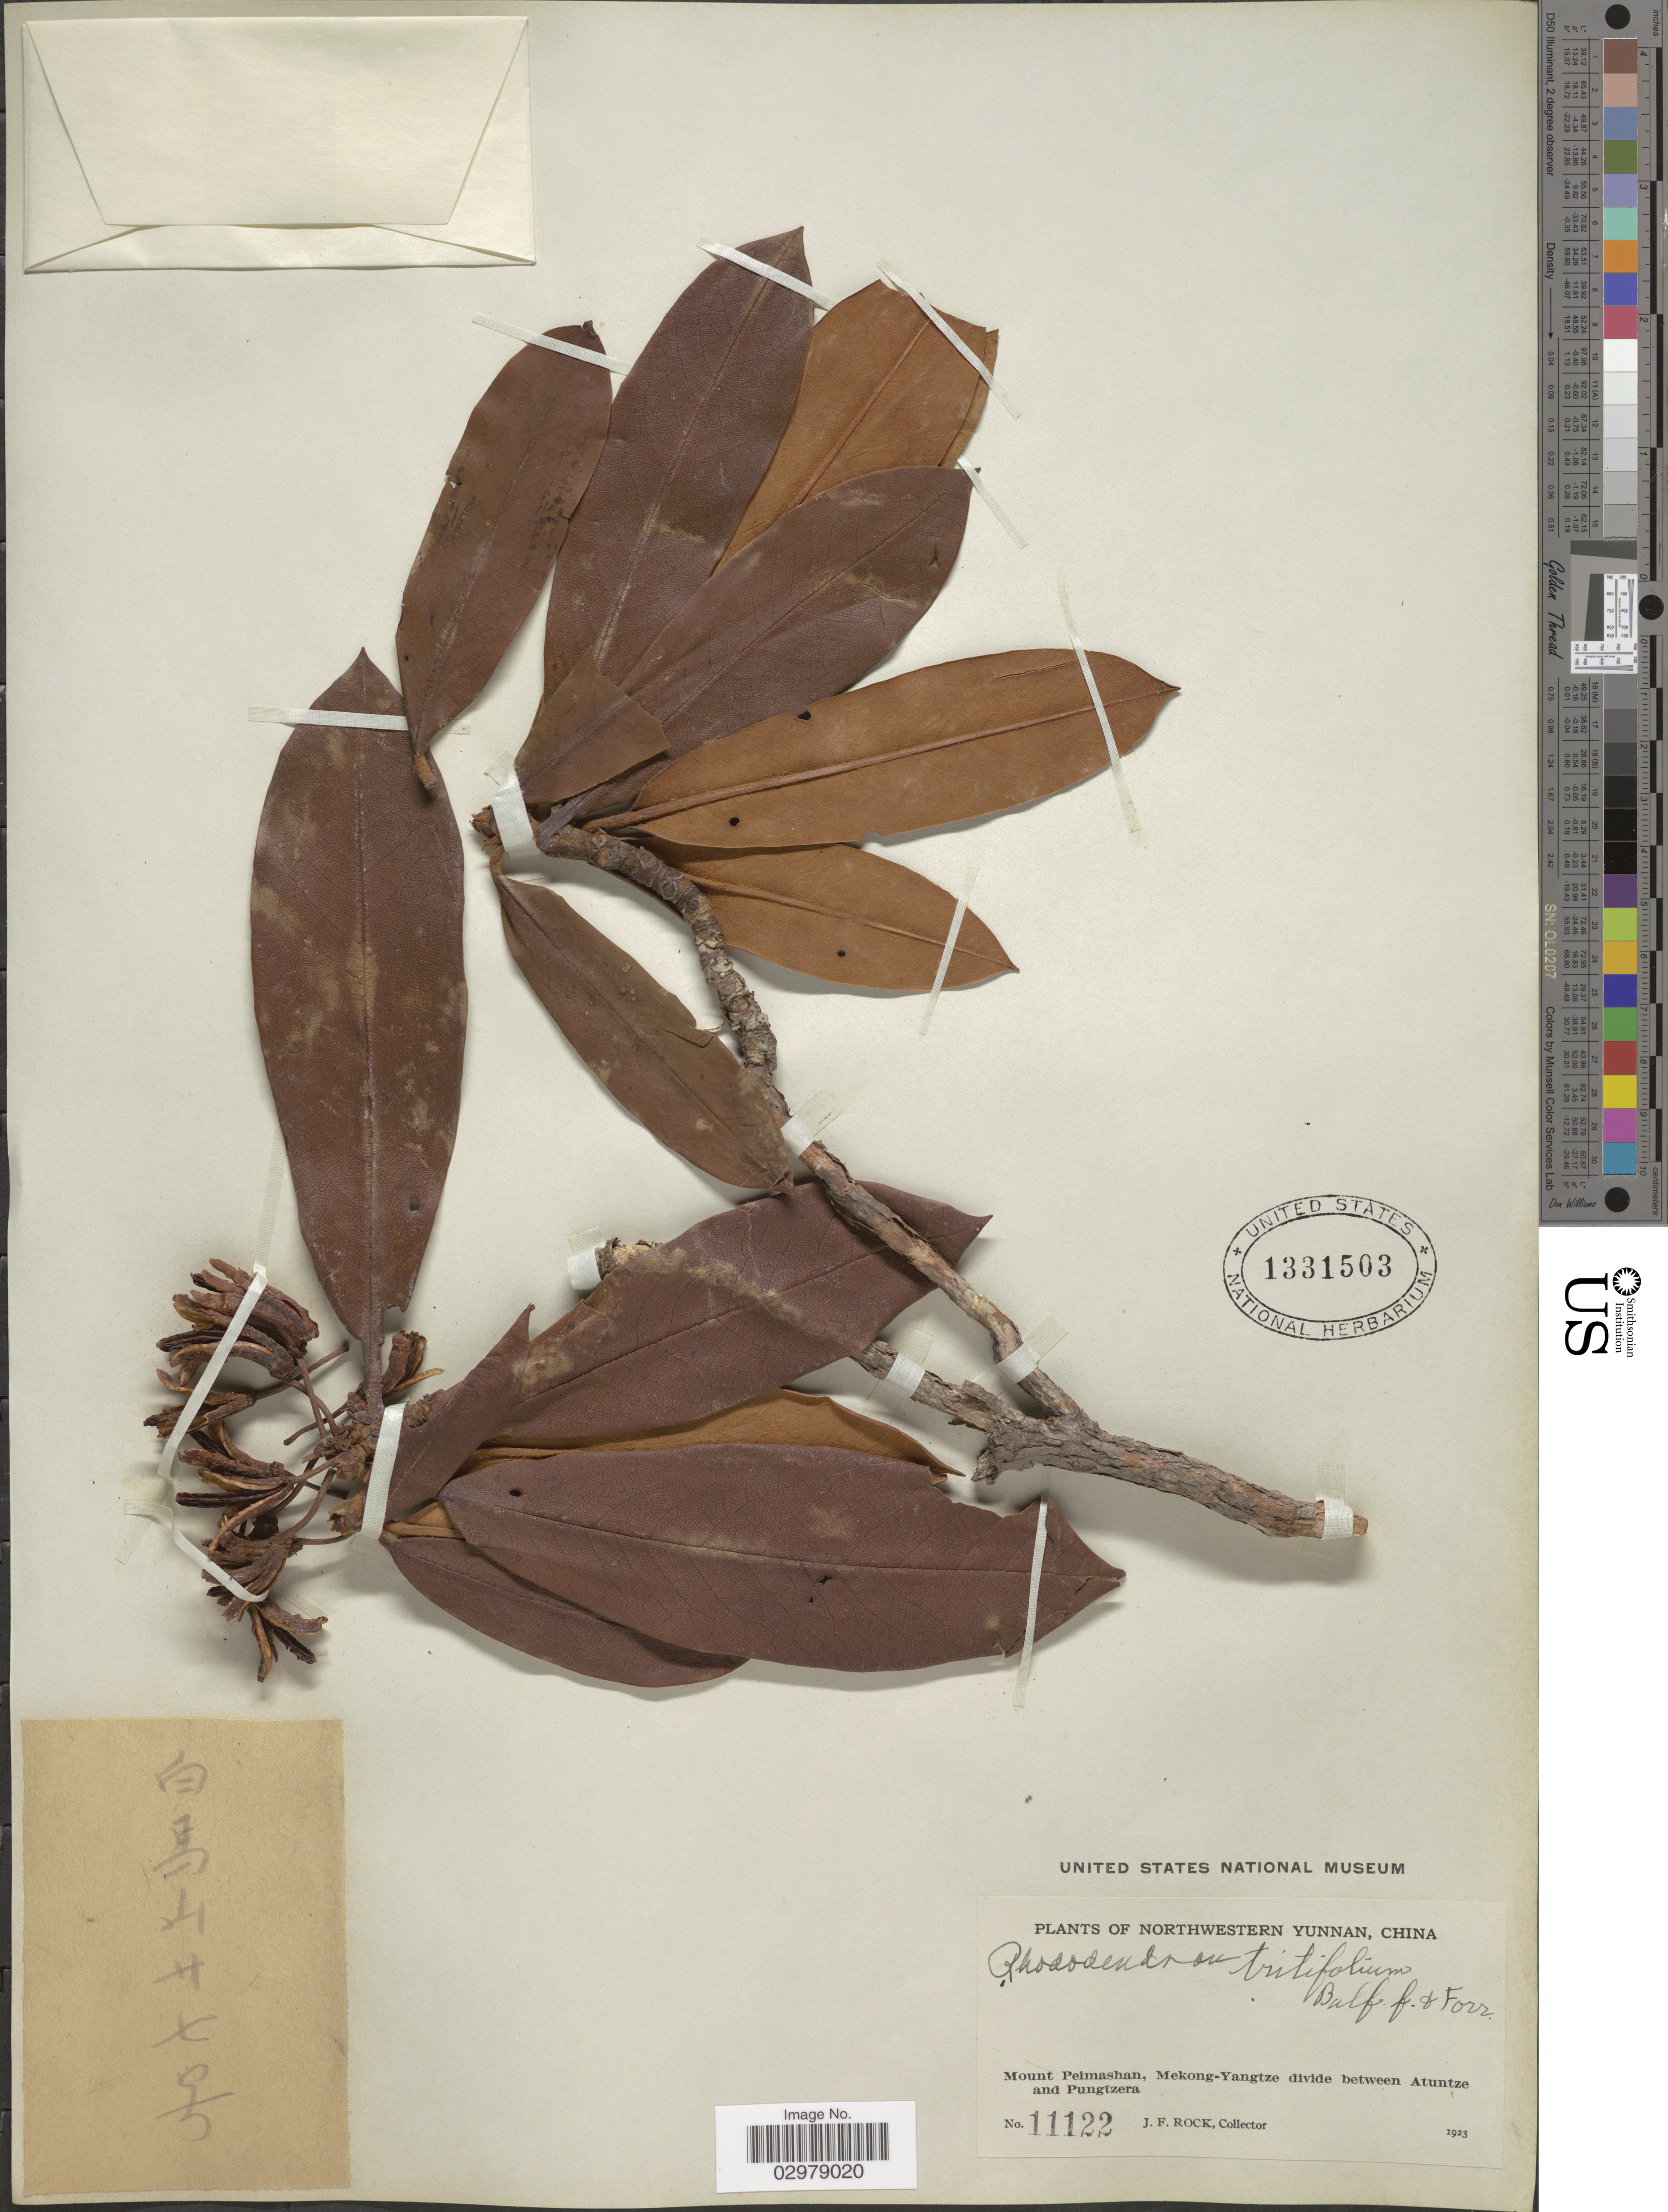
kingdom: Plantae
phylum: Tracheophyta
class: Magnoliopsida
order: Ericales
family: Ericaceae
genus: Rhododendron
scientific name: Rhododendron tritifolium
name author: Balf. f. & Forrest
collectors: J. Rock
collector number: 11122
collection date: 1923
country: China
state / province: Yunnan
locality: Northwestern Yunnan. Mount Peimashan, Mekong-Yangtze divide between Atuntze and Pungtzera.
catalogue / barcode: US 1331503